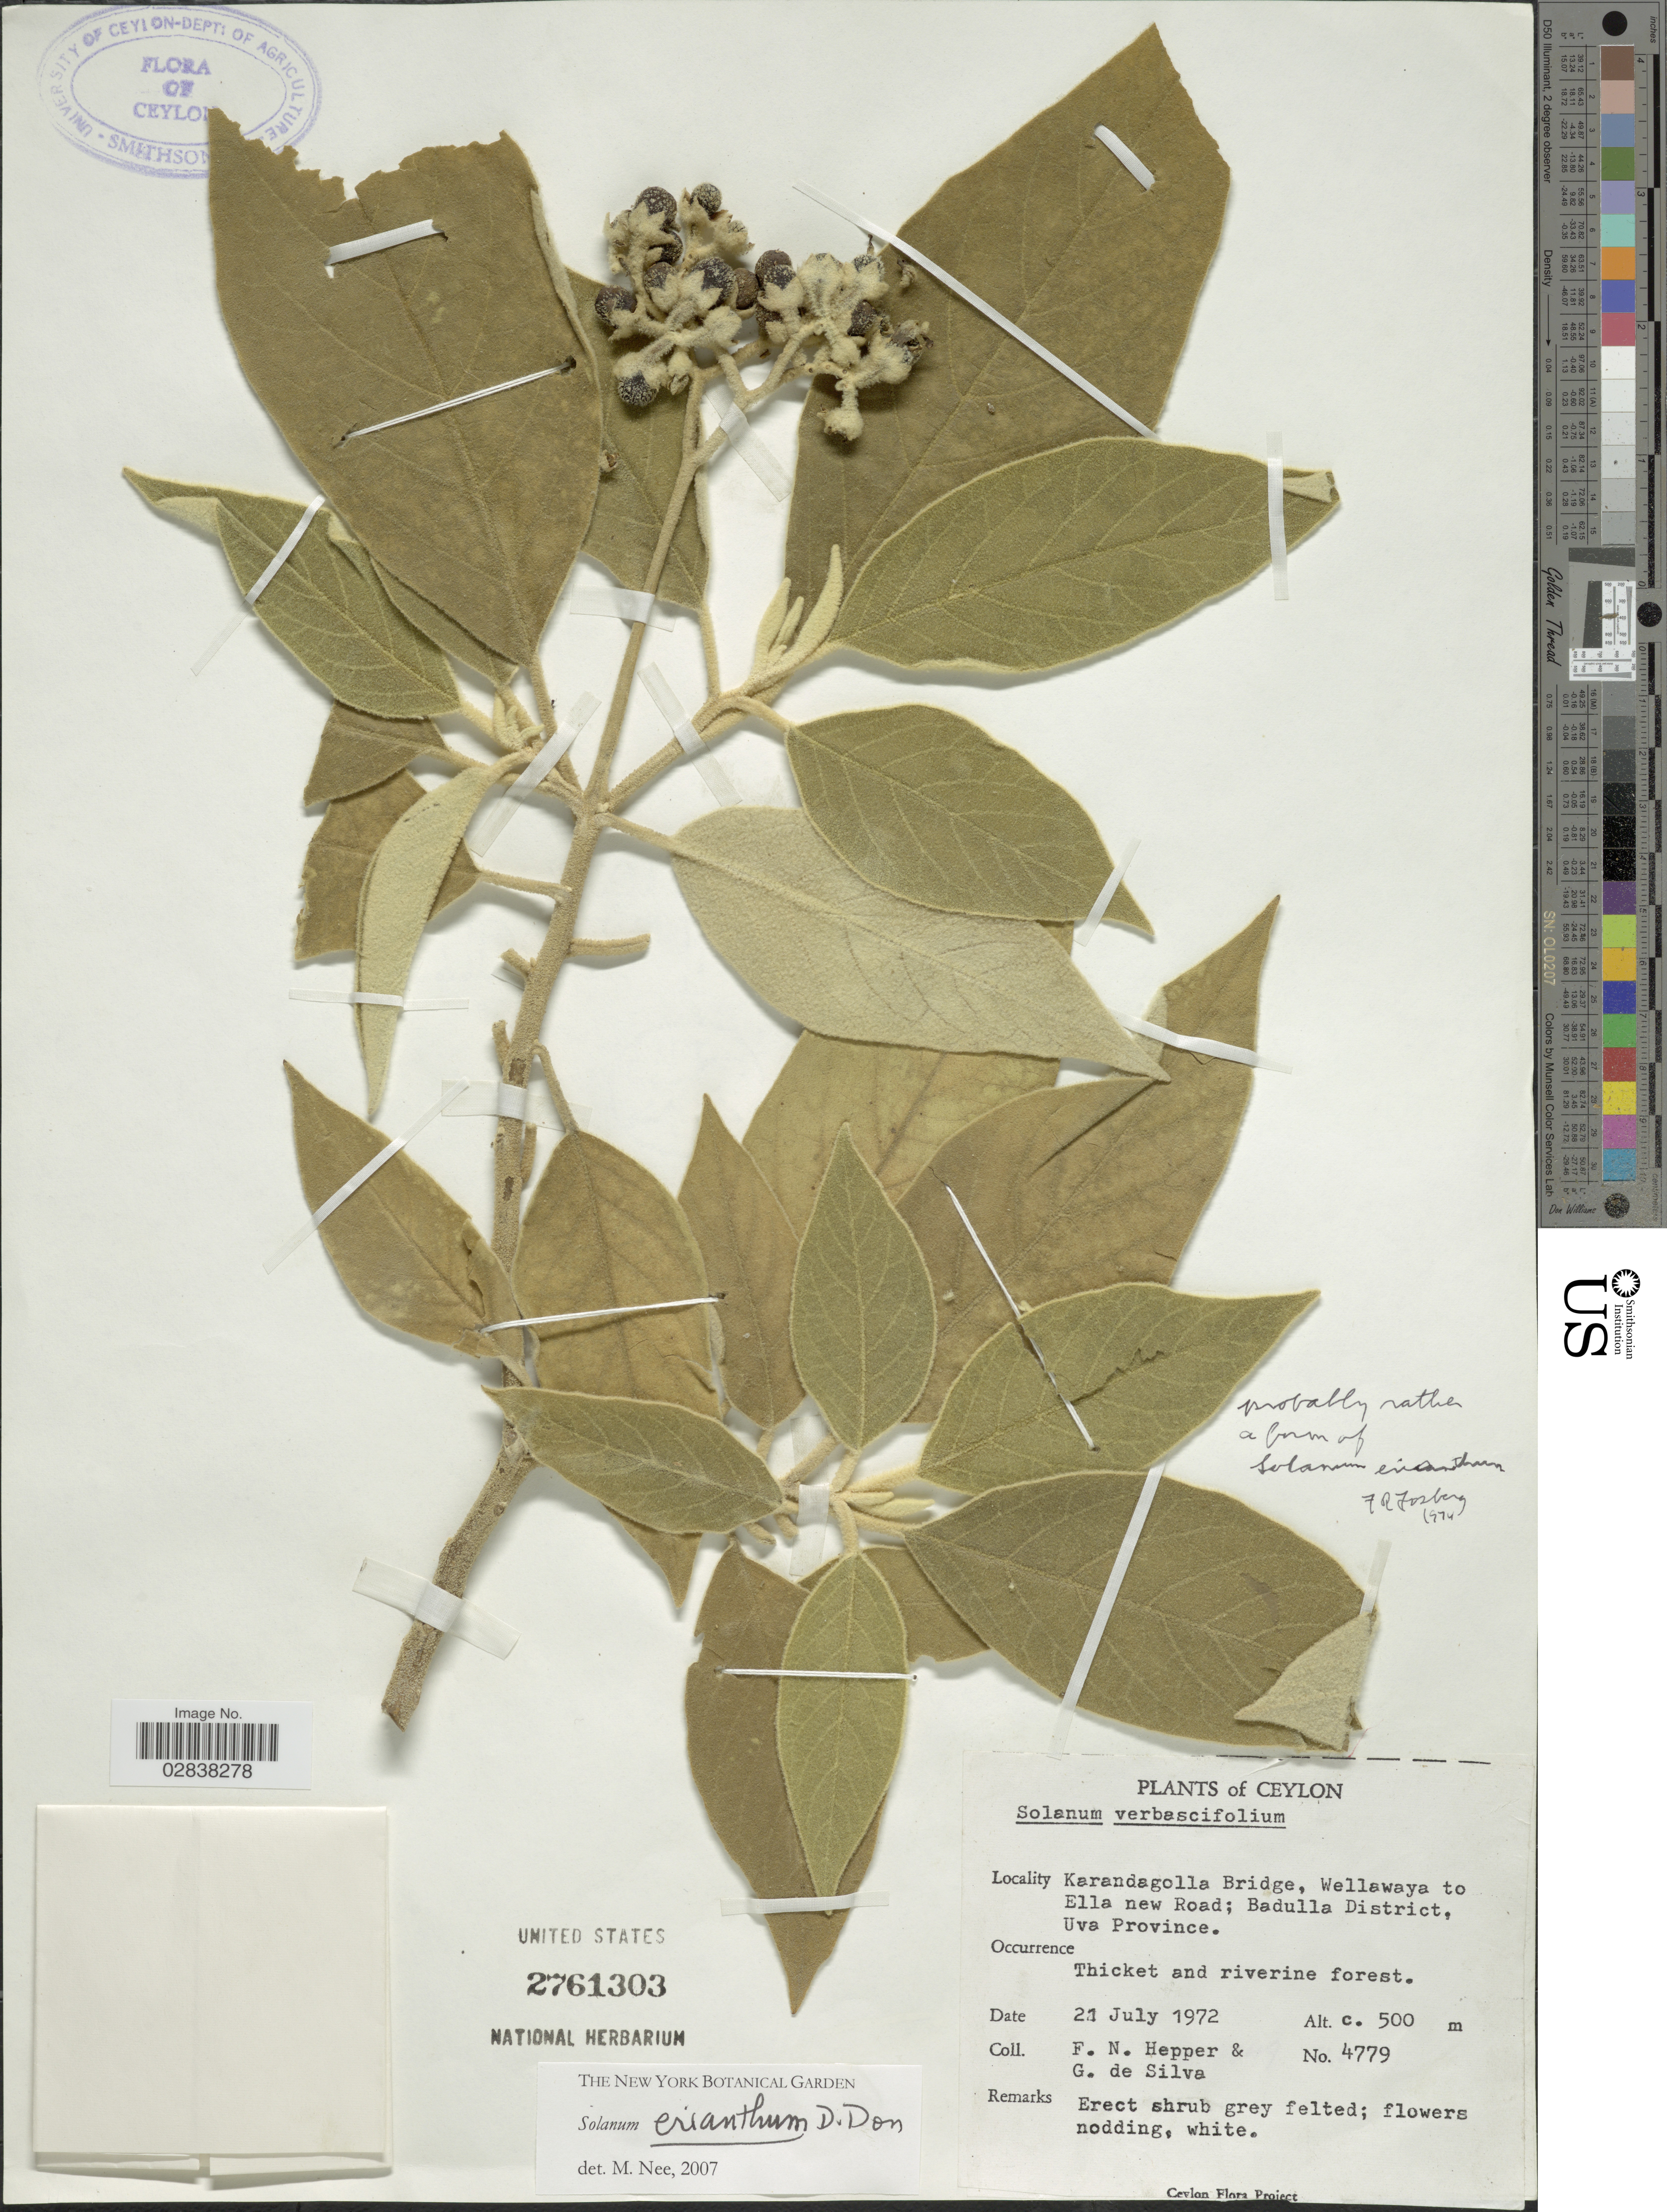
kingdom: Plantae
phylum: Tracheophyta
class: Magnoliopsida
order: Solanales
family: Solanaceae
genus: Solanum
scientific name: Solanum erianthum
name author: D. Don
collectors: F. Hepper & G. De Silva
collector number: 4779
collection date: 1972-07-21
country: Sri Lanka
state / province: Uva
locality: Ceylon, Karandagolla Bridge, Wellawaya to Ella new Road, Badulla District.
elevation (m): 500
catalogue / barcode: US 2761303